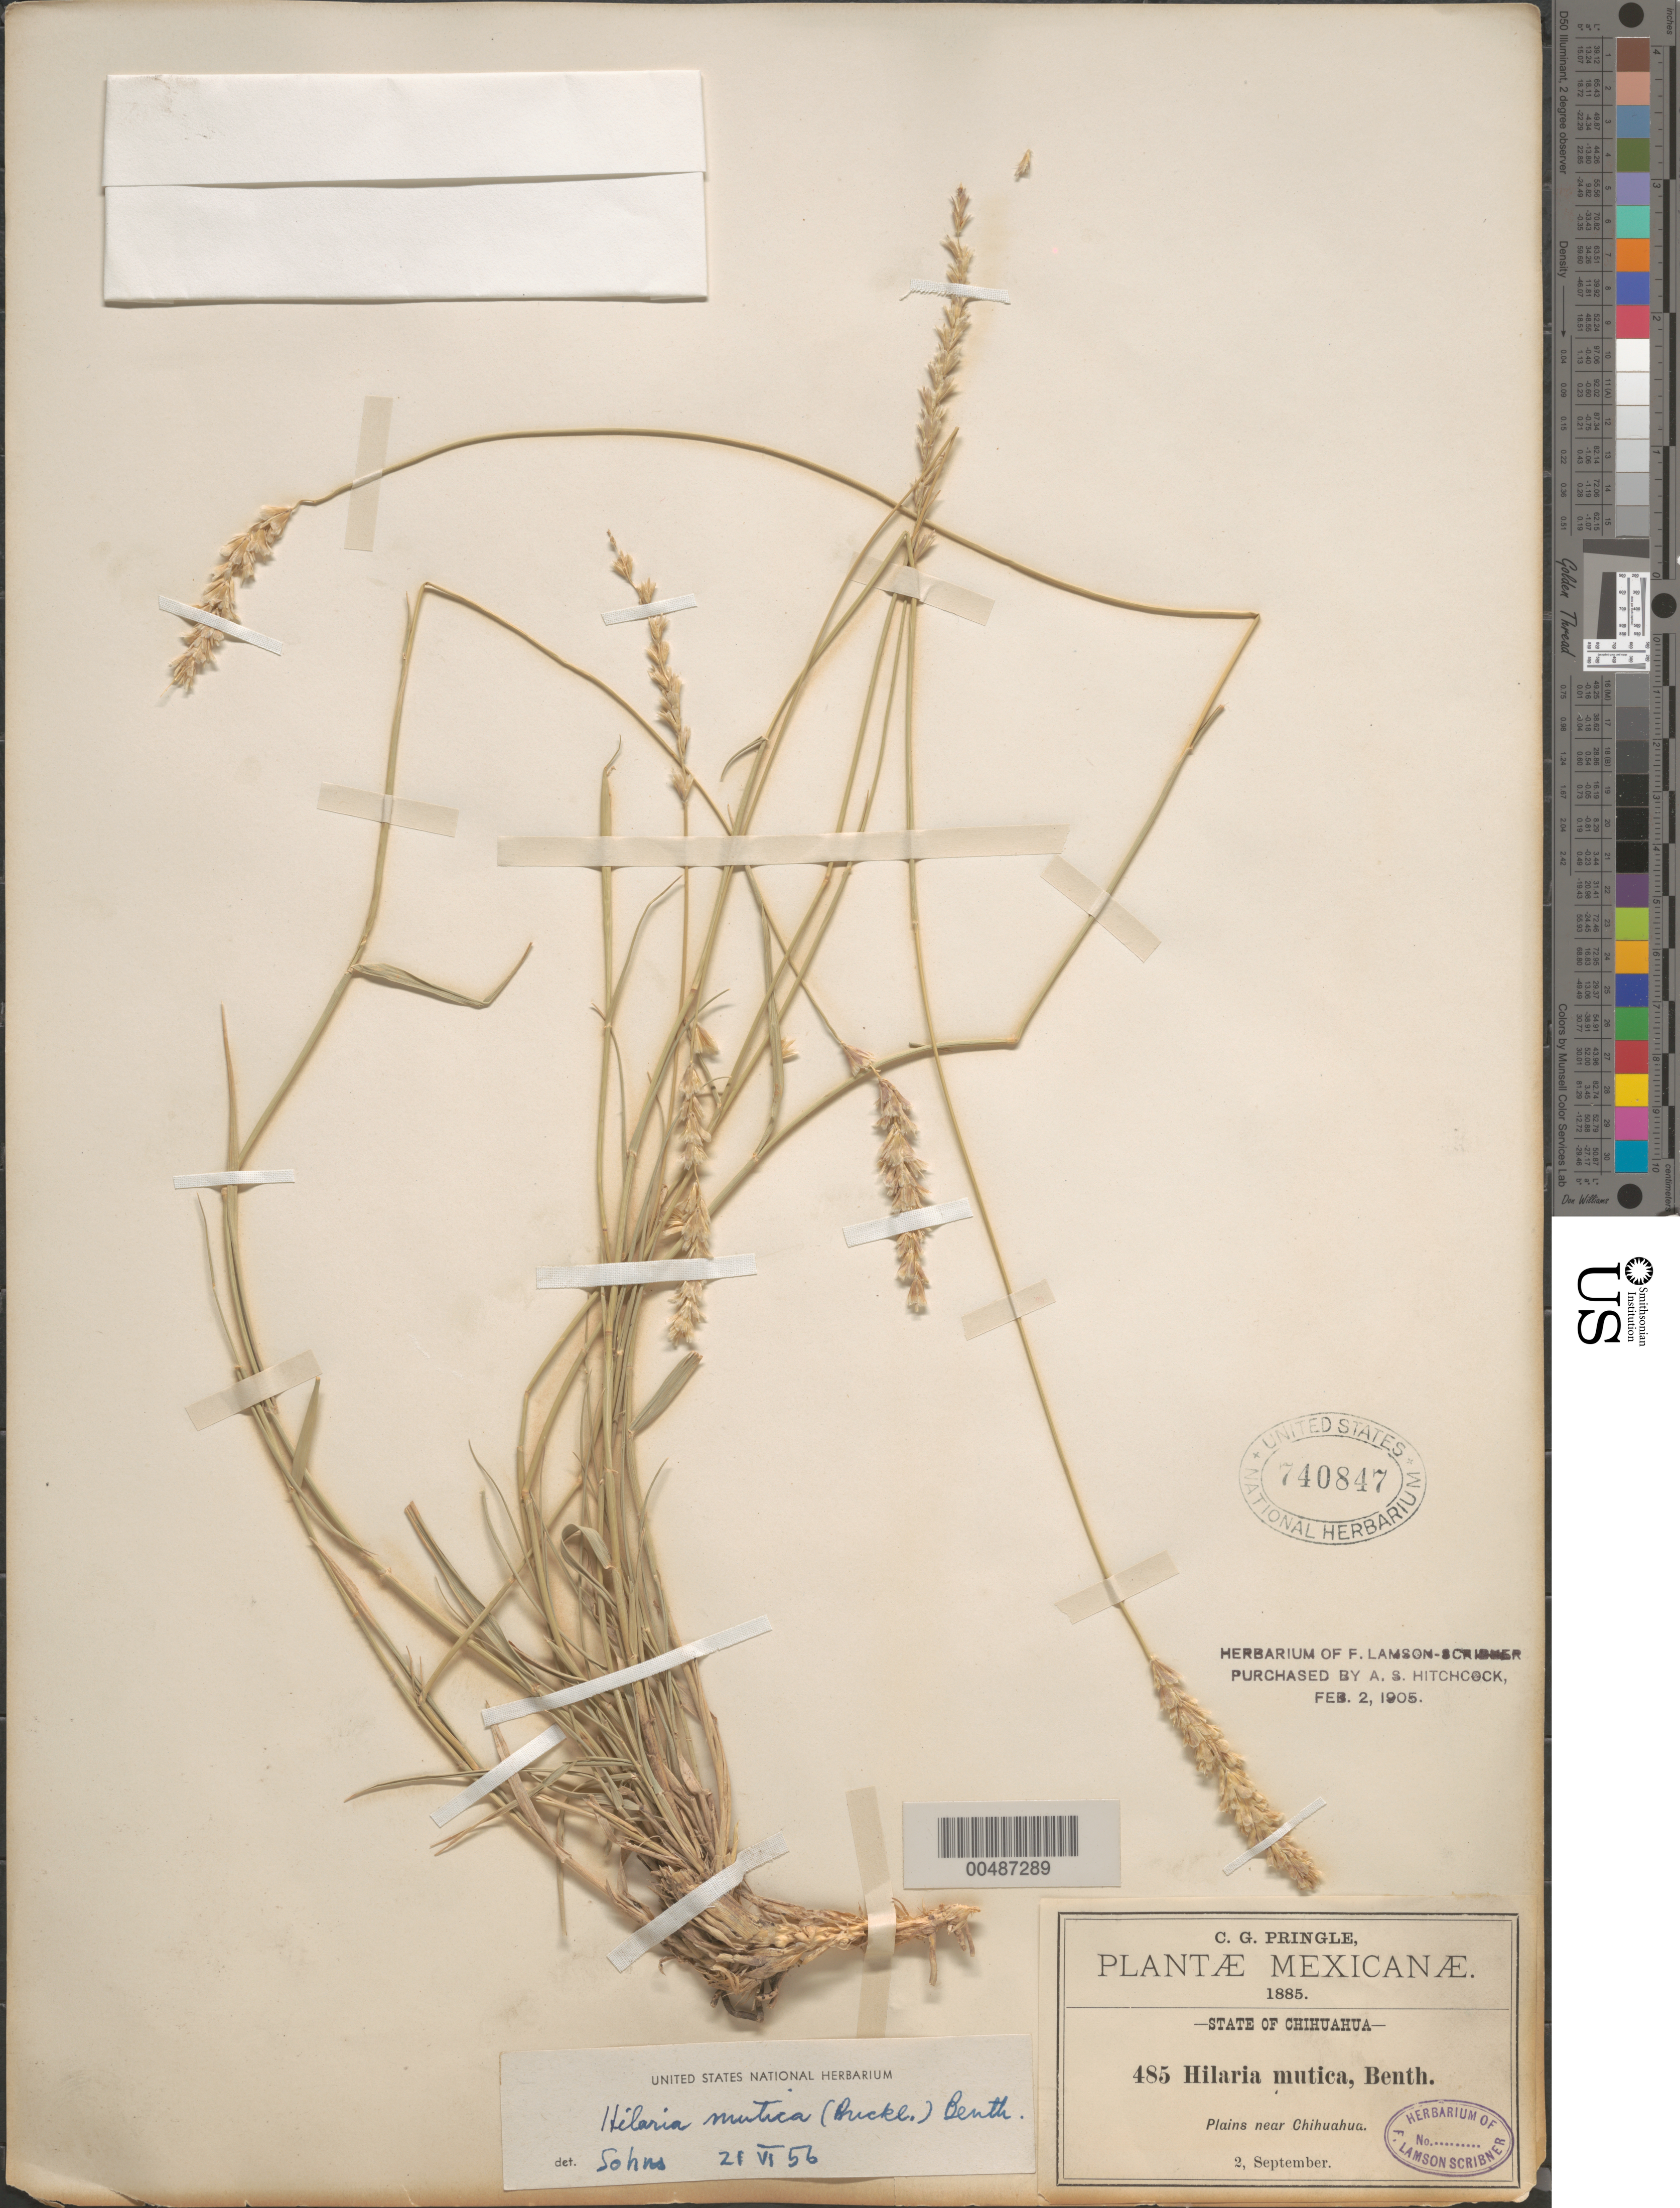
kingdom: Plantae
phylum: Tracheophyta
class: Liliopsida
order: Poales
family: Poaceae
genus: Hilaria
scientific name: Hilaria mutica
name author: (Buckley) Benth.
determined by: Sohns, E. R.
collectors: C. G. Pringle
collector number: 485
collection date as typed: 2 Sep 1885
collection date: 1885-09-02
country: Mexico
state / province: Chihuahua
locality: Near Chihuahua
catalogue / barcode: US 740847